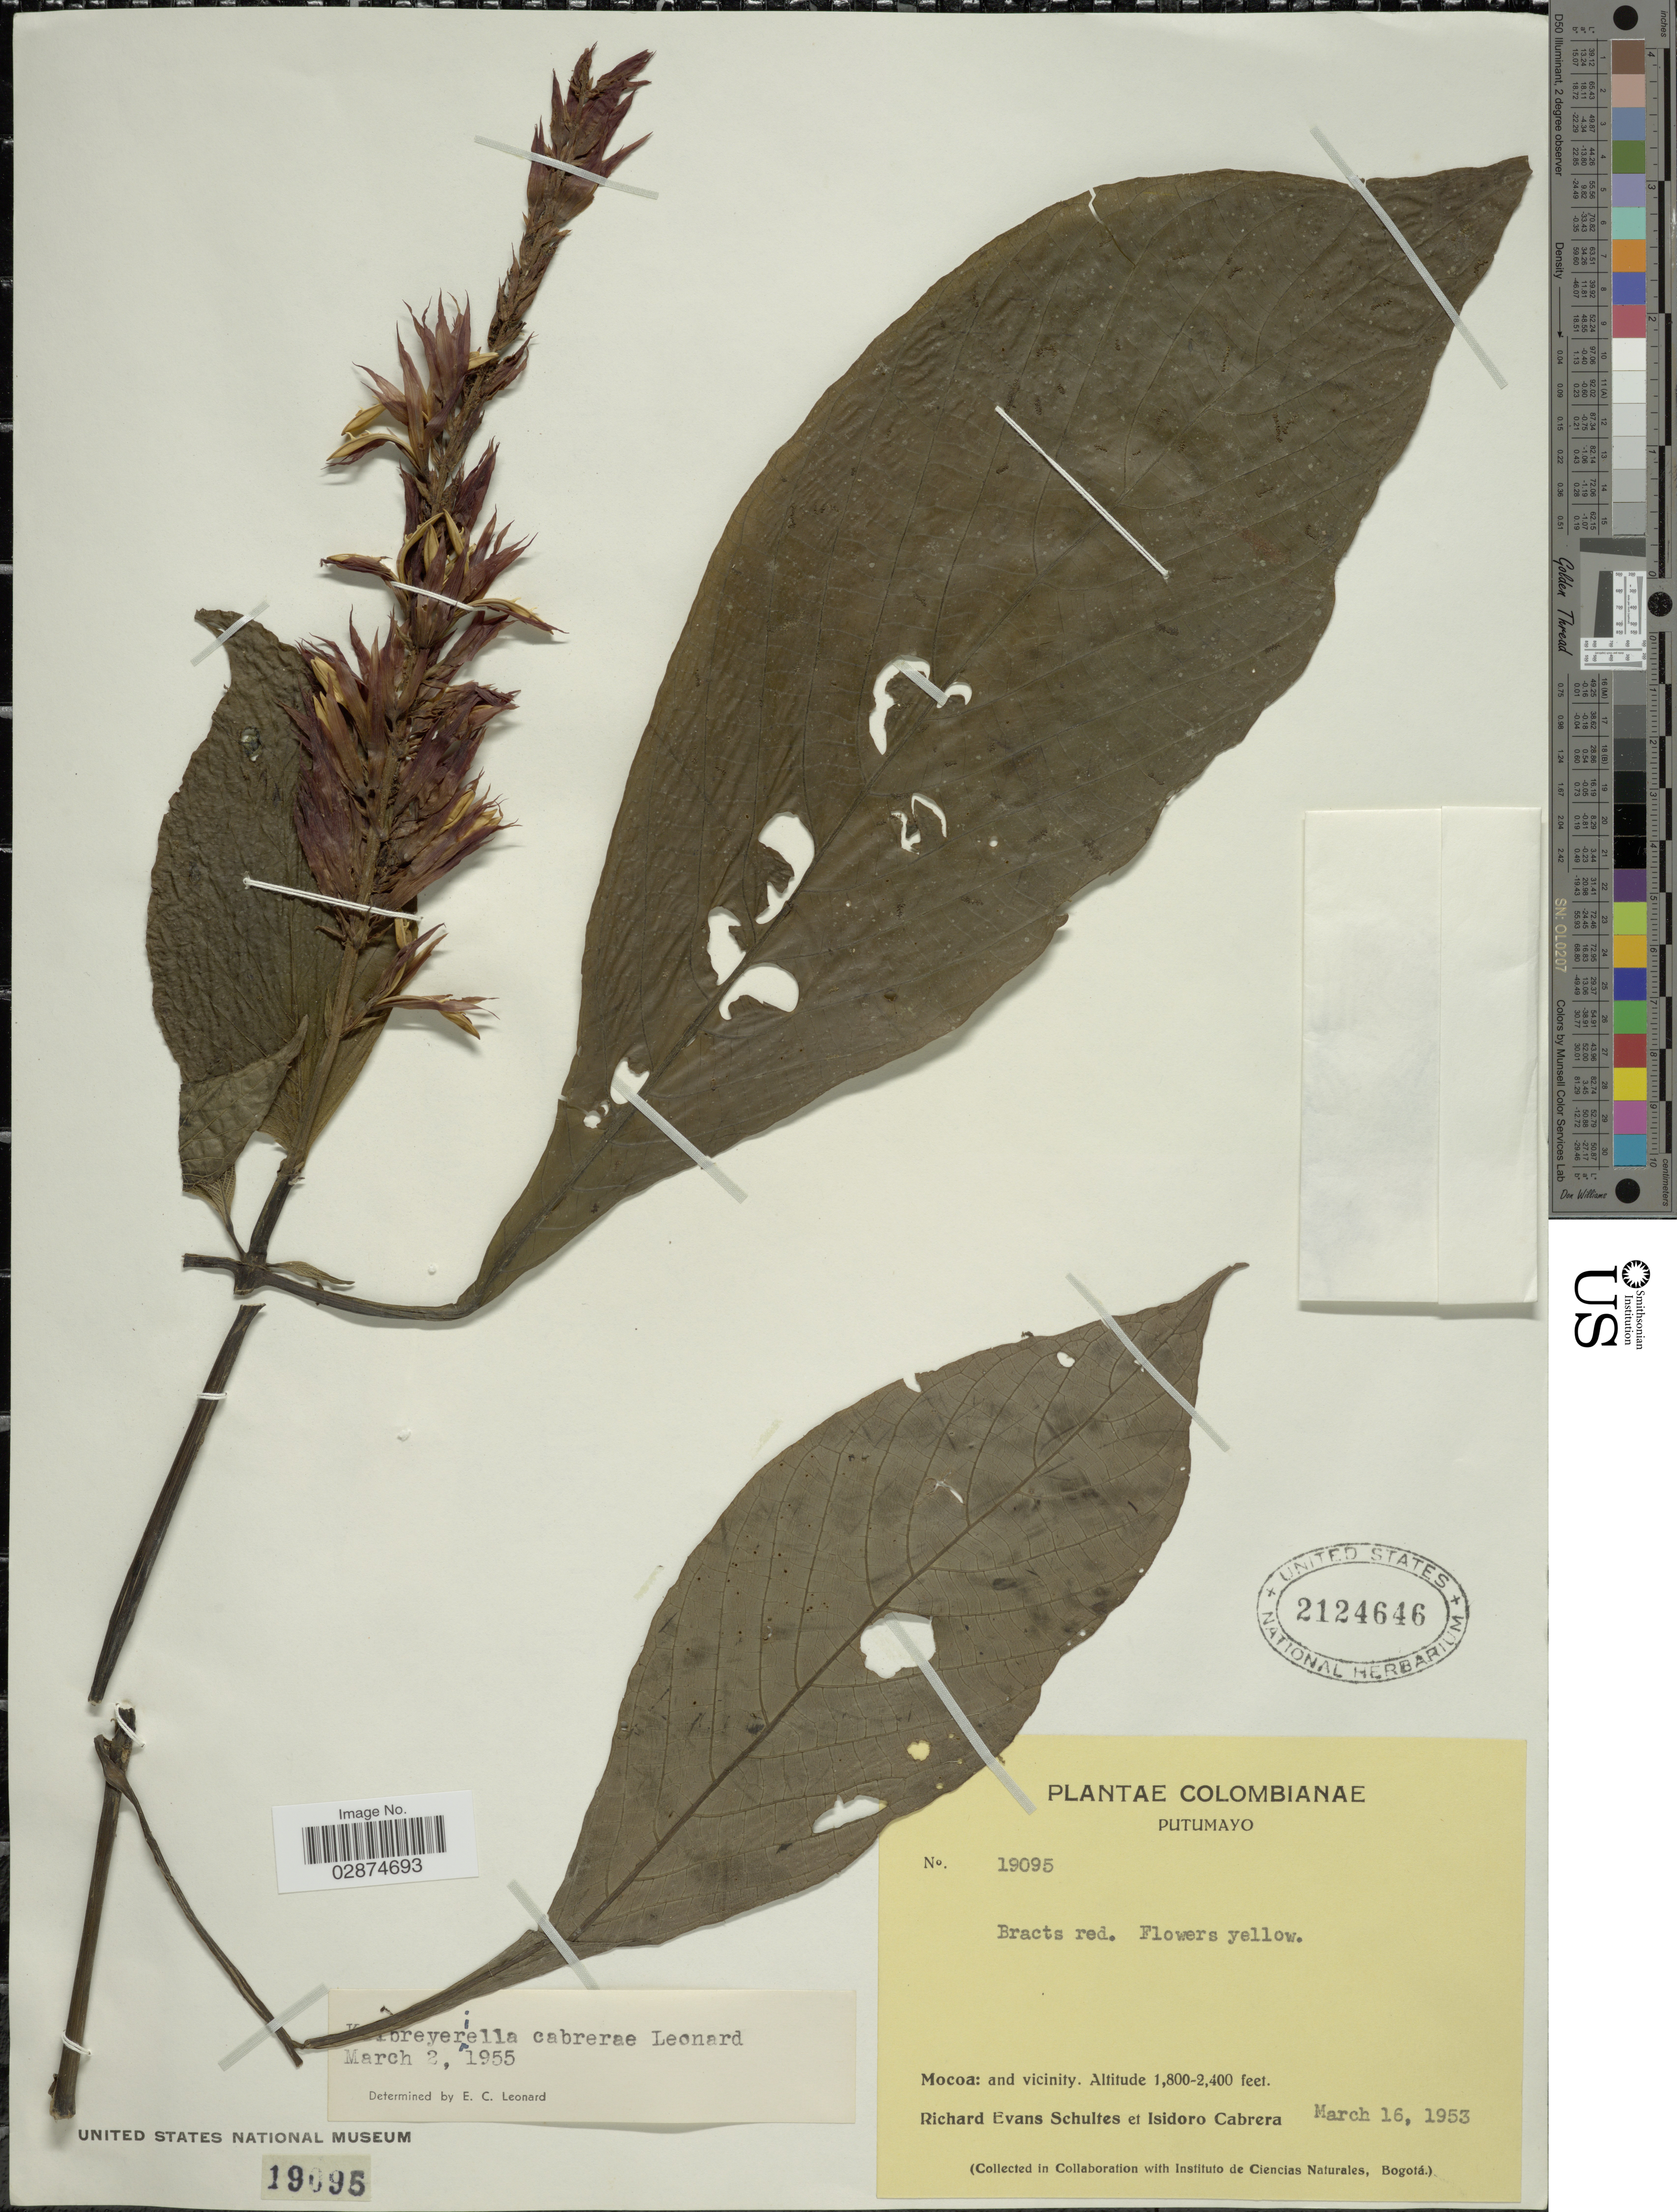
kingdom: Plantae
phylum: Tracheophyta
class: Magnoliopsida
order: Lamiales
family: Acanthaceae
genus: Kalbreyeriella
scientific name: Kalbreyeriella cabrerae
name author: Leonard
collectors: R. E. Schultes & I. Cabrera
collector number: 19095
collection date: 1953-03-16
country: Colombia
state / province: Putumayo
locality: Mocoa: and vicinity.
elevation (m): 1800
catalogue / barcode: US 2124646